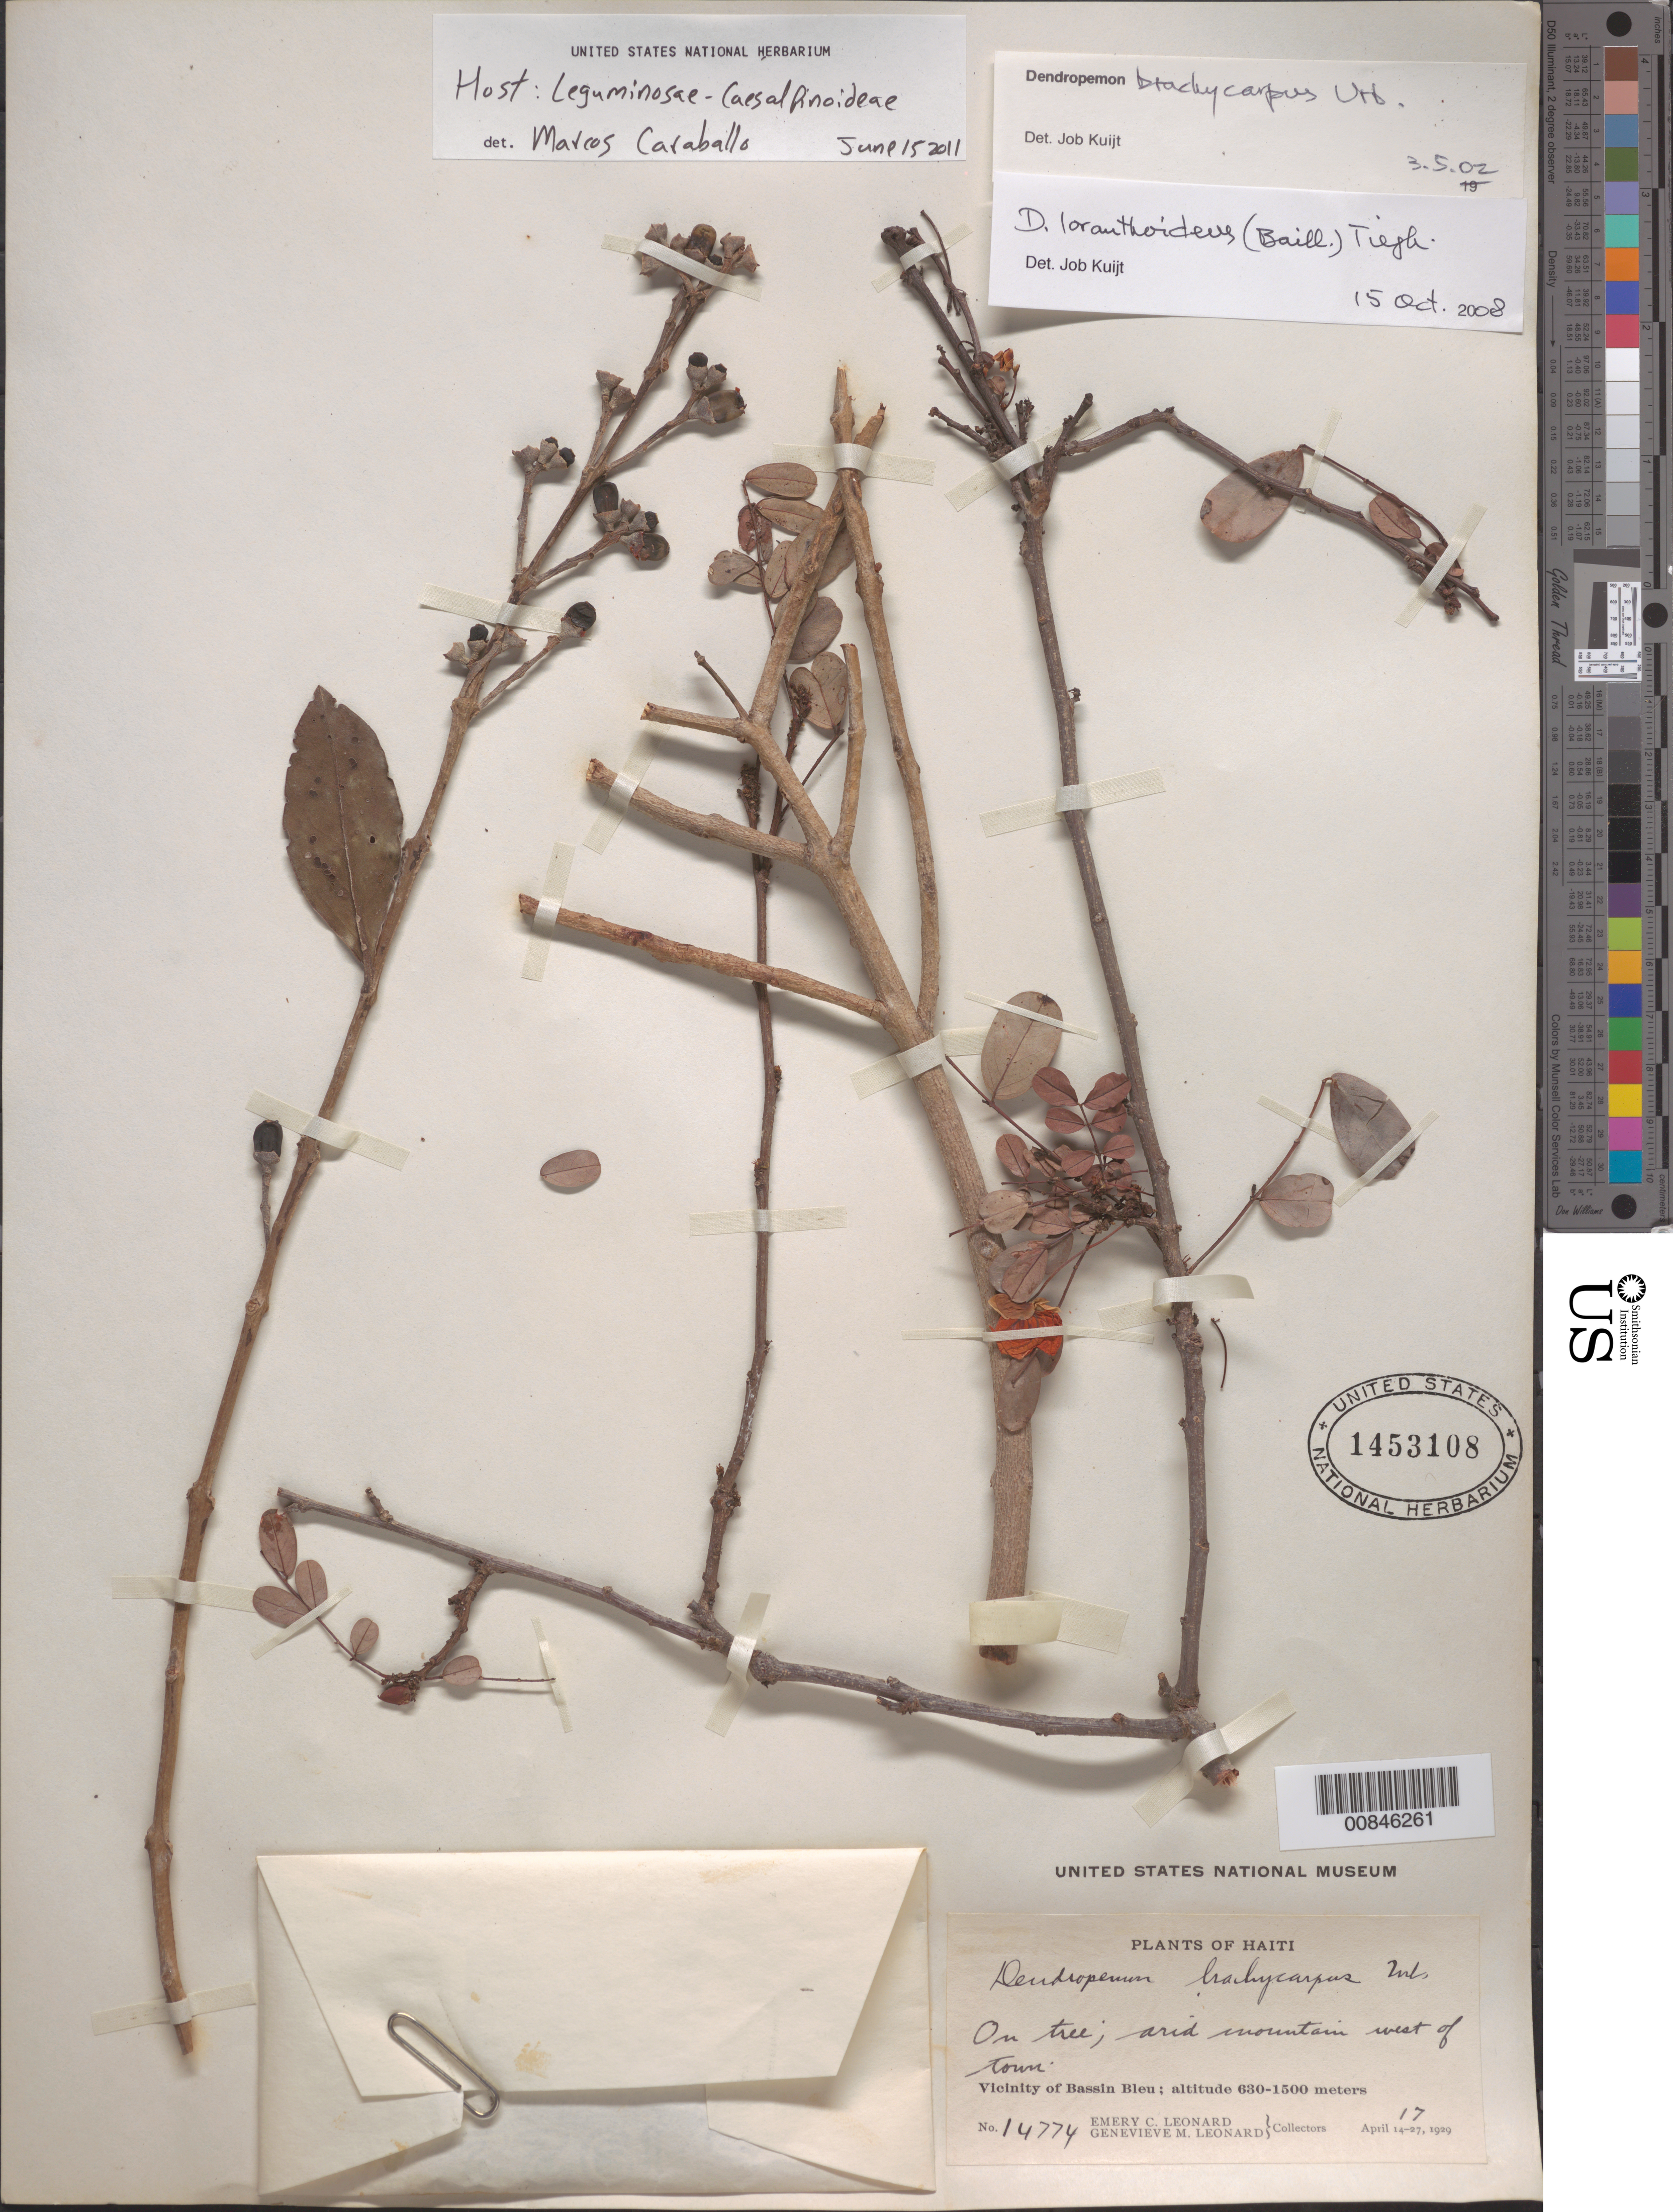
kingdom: Plantae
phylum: Tracheophyta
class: Magnoliopsida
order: Santalales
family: Loranthaceae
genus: Dendropemon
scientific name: Dendropemon loranthoideus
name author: (Baill.) Tiegh.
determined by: Kuijt, Job, (CANADA)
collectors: E. C. Leonard & G. M. Leonard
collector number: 14774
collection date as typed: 17 Apr 1929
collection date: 1929-04-17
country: Haiti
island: Hispaniola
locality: Vicinity of Bassin Bleu. Arid mountain west of town.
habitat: On tree. Arid mountain.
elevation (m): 630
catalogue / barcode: US 1453108